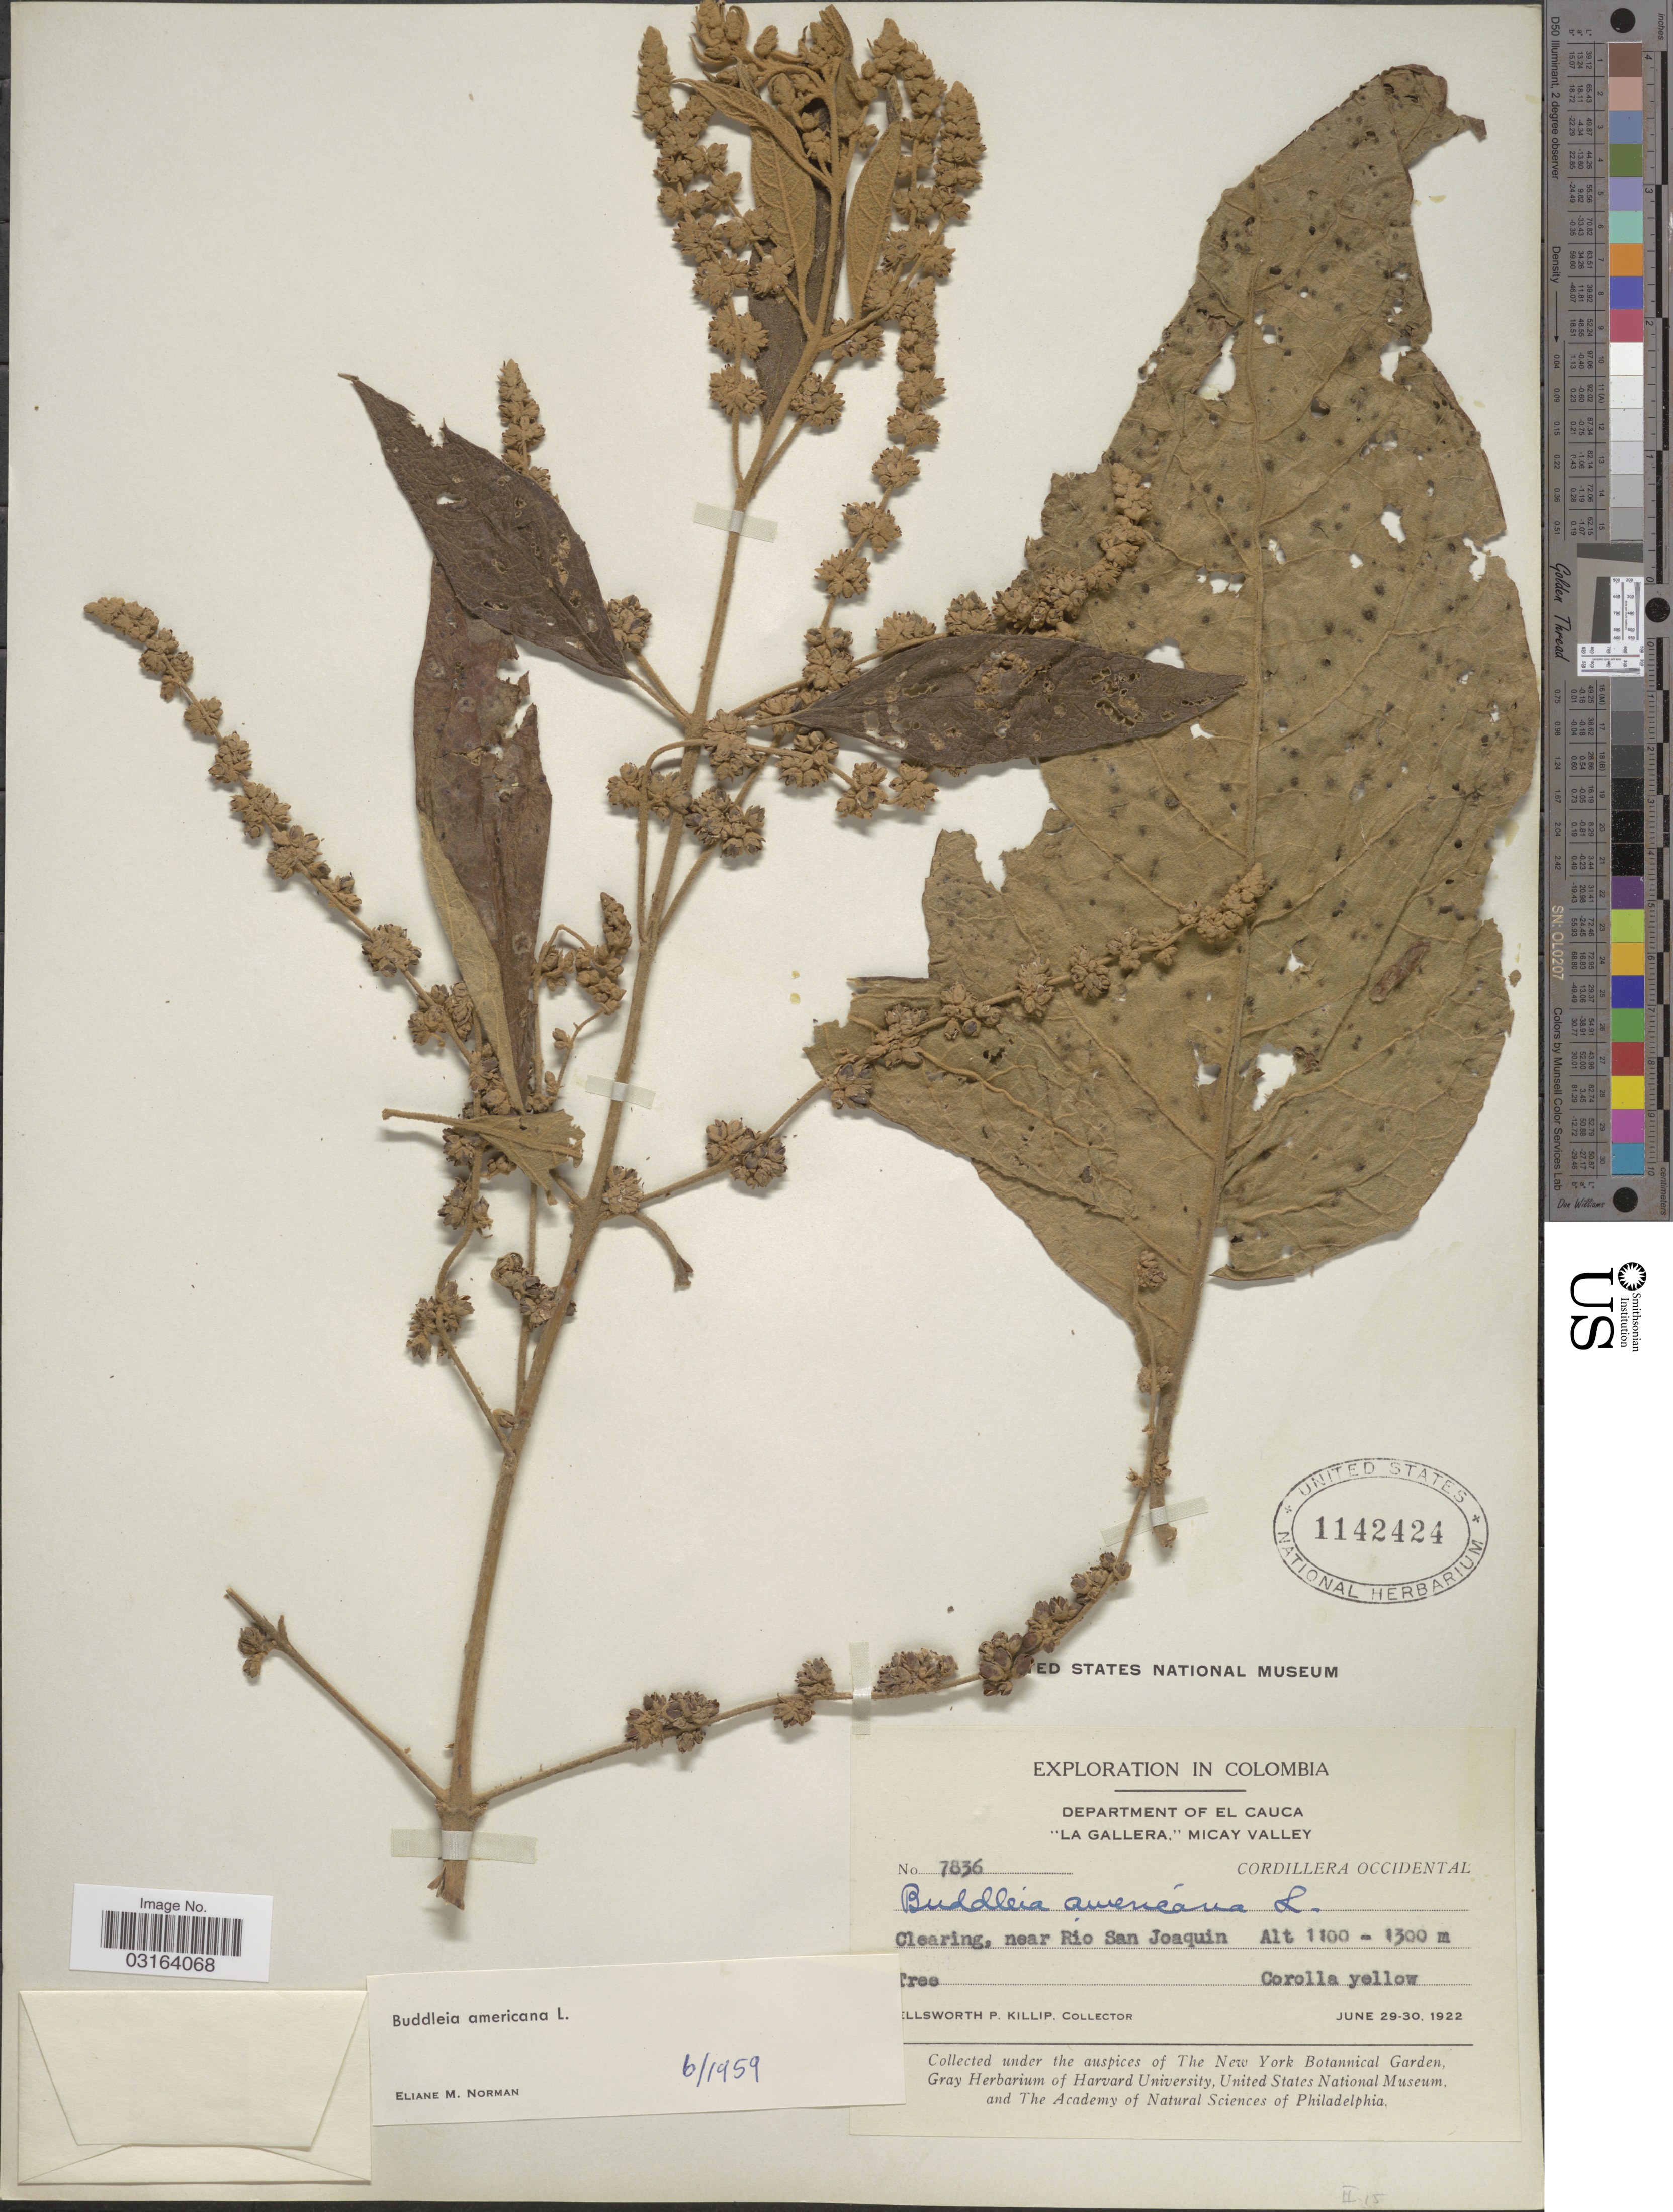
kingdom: Plantae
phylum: Tracheophyta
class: Magnoliopsida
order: Lamiales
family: Scrophulariaceae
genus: Buddleja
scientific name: Buddleja americana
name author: L.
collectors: E. P. Killip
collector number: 7836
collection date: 1922-06-29/1922-06-30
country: Colombia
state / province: Cauca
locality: Department of El Cauca, "La Gallera," Micay Valley, Cordillera Occidental, Clearing, near Rio San Joaquin.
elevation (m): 1100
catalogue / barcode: US 1142424